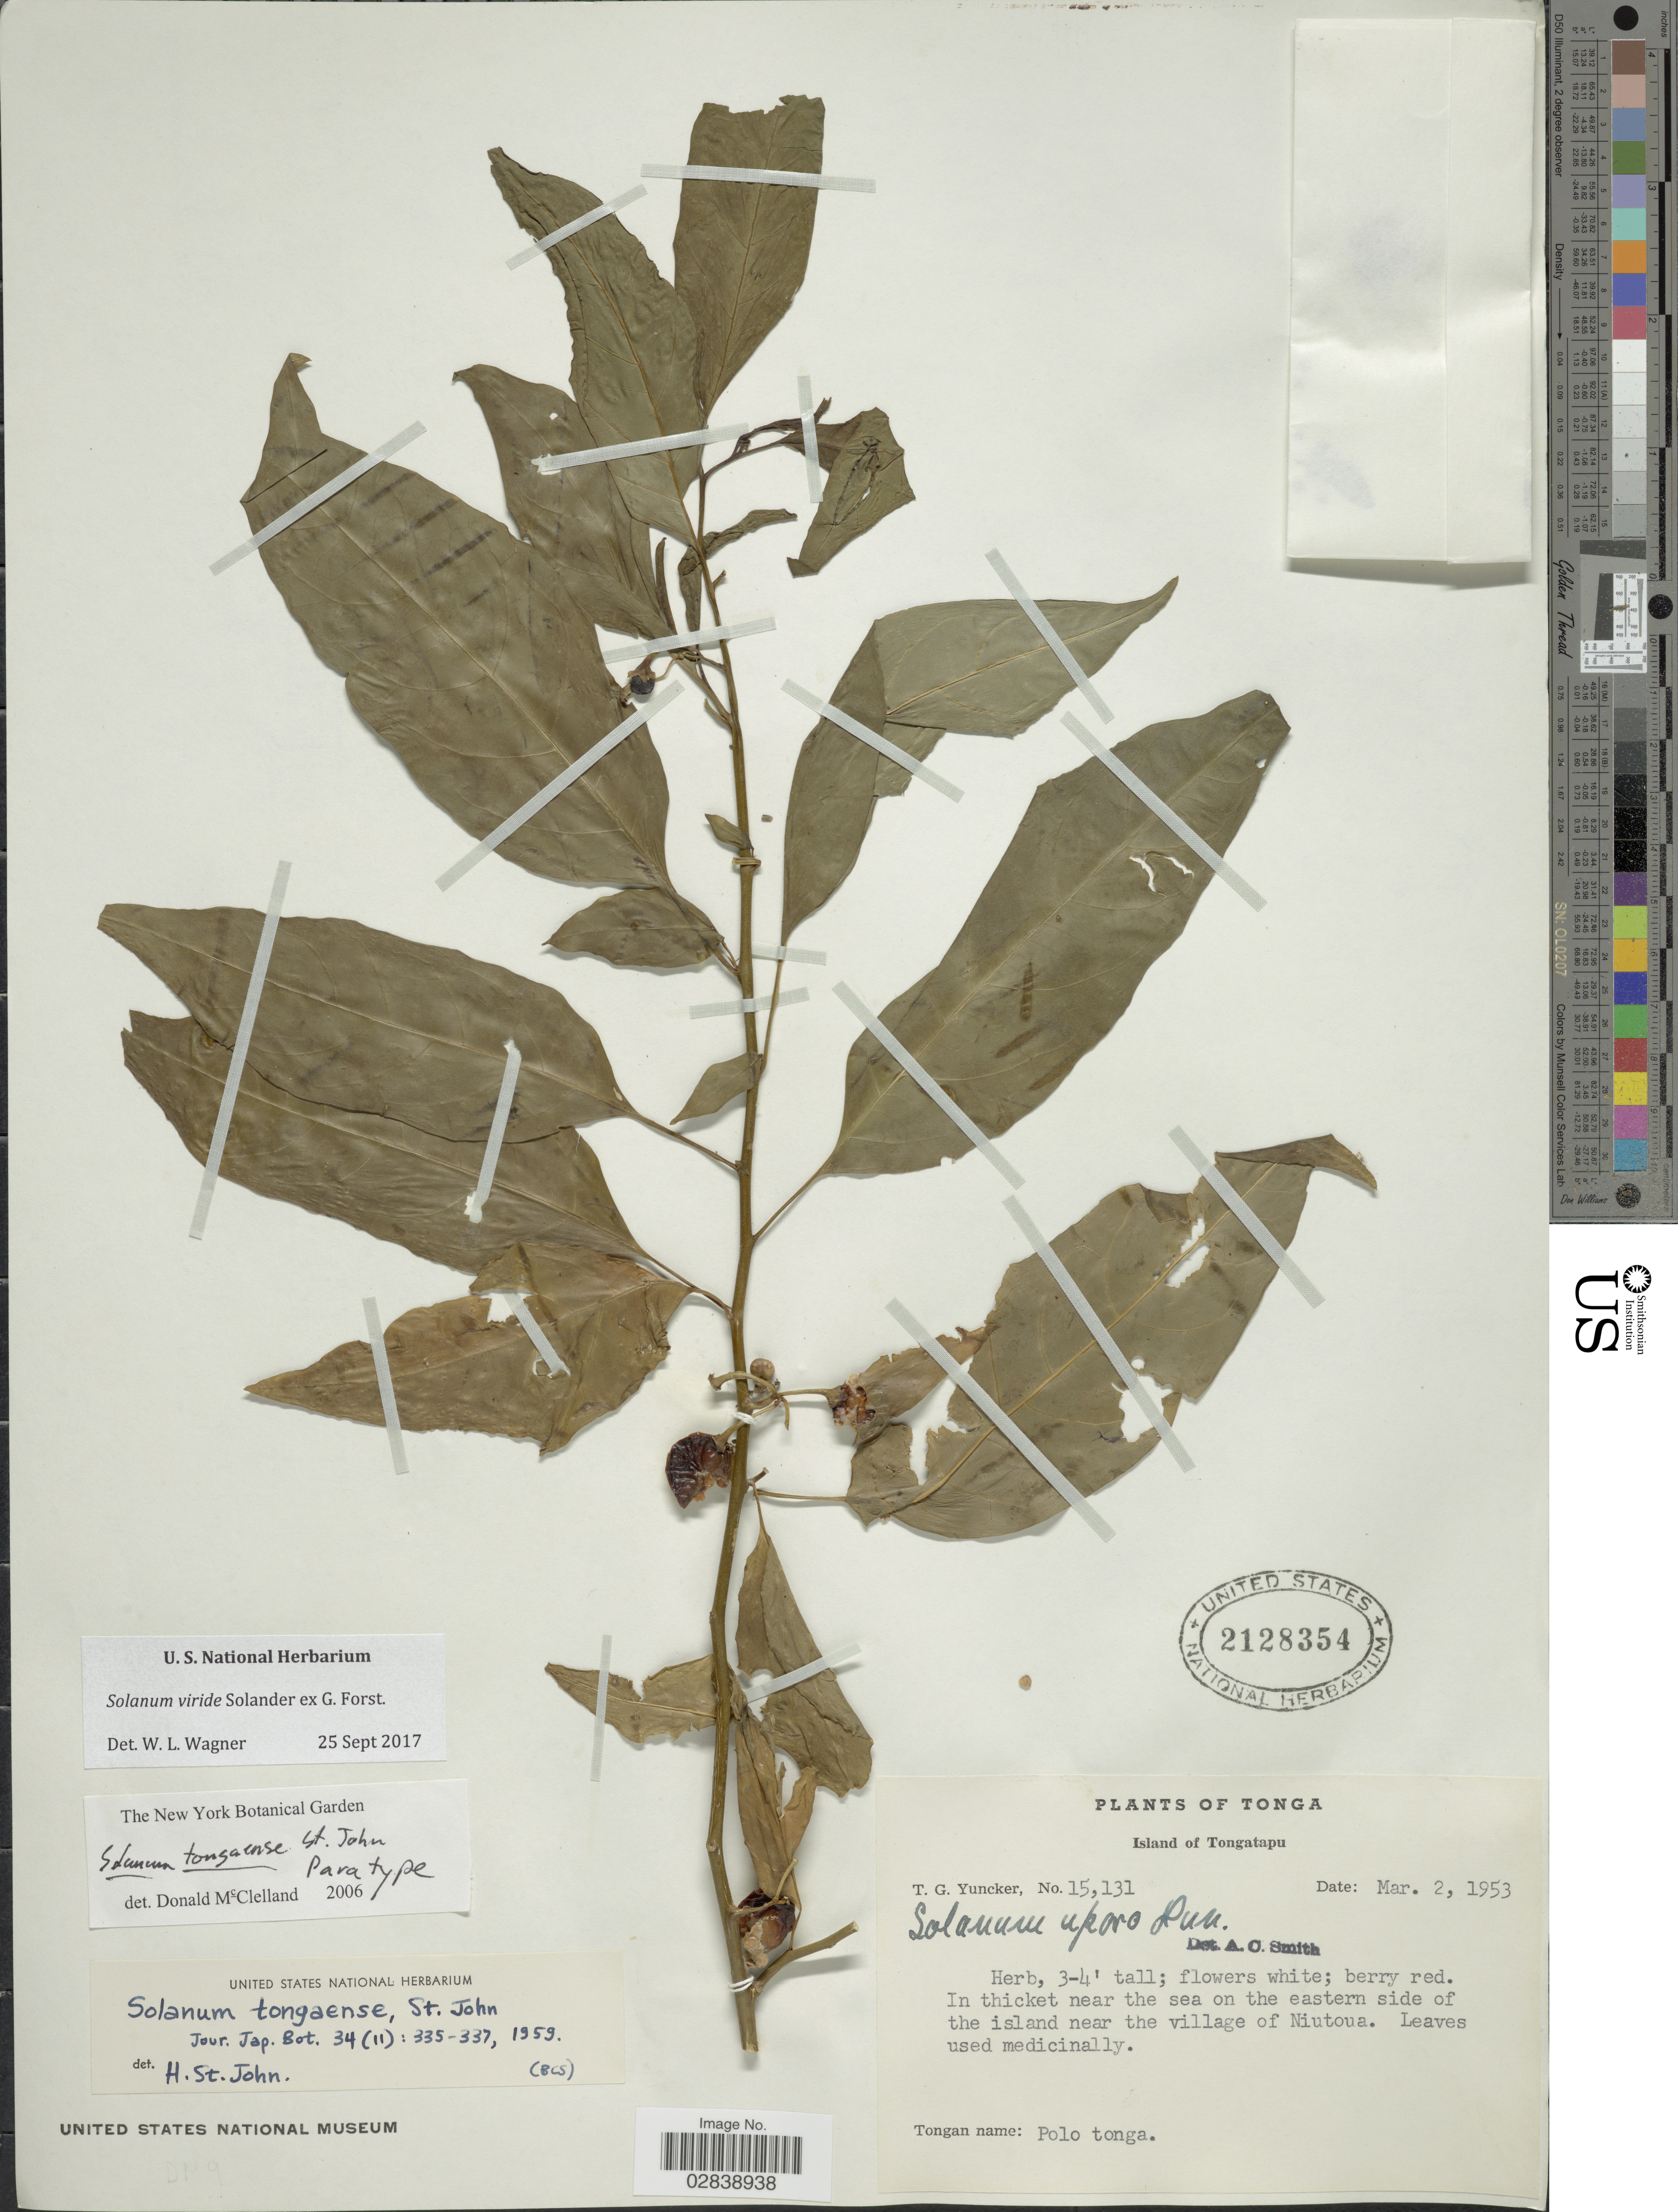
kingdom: Plantae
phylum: Tracheophyta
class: Magnoliopsida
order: Solanales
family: Solanaceae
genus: Solanum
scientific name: Solanum viride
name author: G. Forst. ex Spreng.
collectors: T. G. Yuncker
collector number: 15131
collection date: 1953-03-02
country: Tonga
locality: Island of Tongatapu. In thicket near the sea on the eastern side of the island near the village of Niutoua.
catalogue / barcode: US 2128354